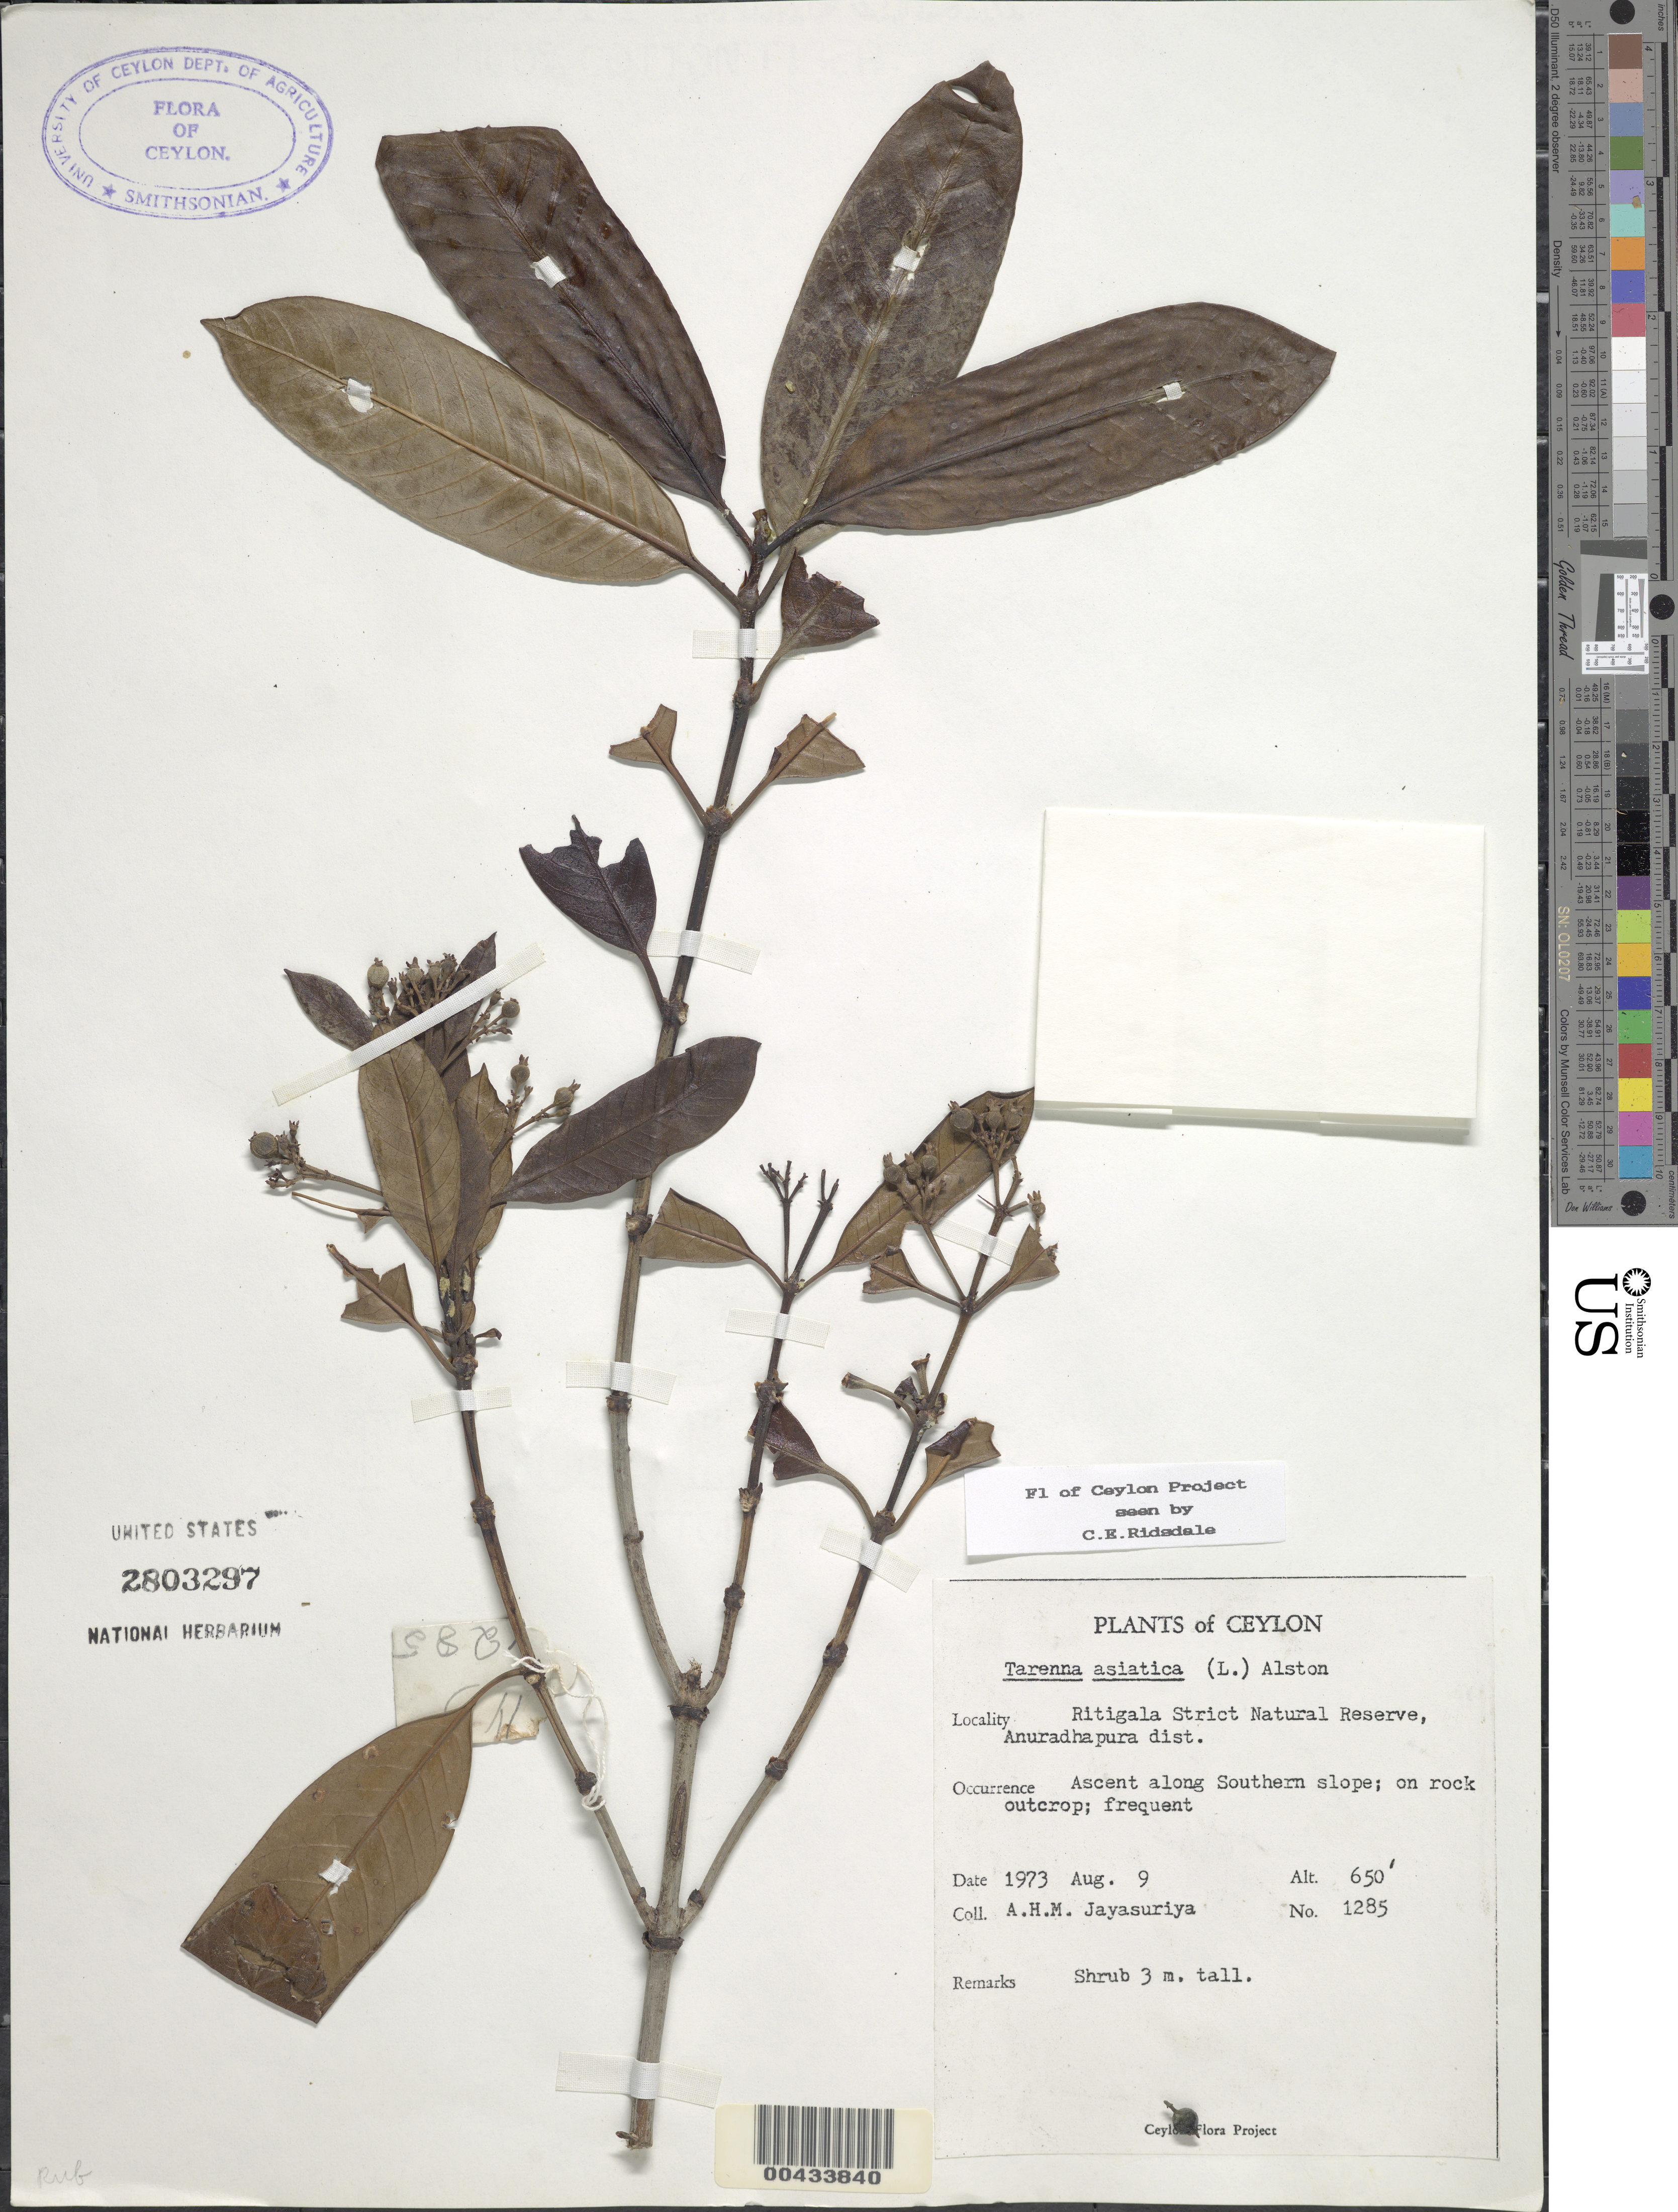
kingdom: Plantae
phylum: Tracheophyta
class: Magnoliopsida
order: Gentianales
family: Rubiaceae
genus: Tarenna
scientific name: Tarenna asiatica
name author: (L.) Kuntze ex K. Schum.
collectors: A. H. Jayasuriya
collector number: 1285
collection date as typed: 09 Aug 1973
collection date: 1973-08-09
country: Sri Lanka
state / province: North Central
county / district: Anuradhapura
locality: Ritigala Strict Natural Reserve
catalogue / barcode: US 2803297